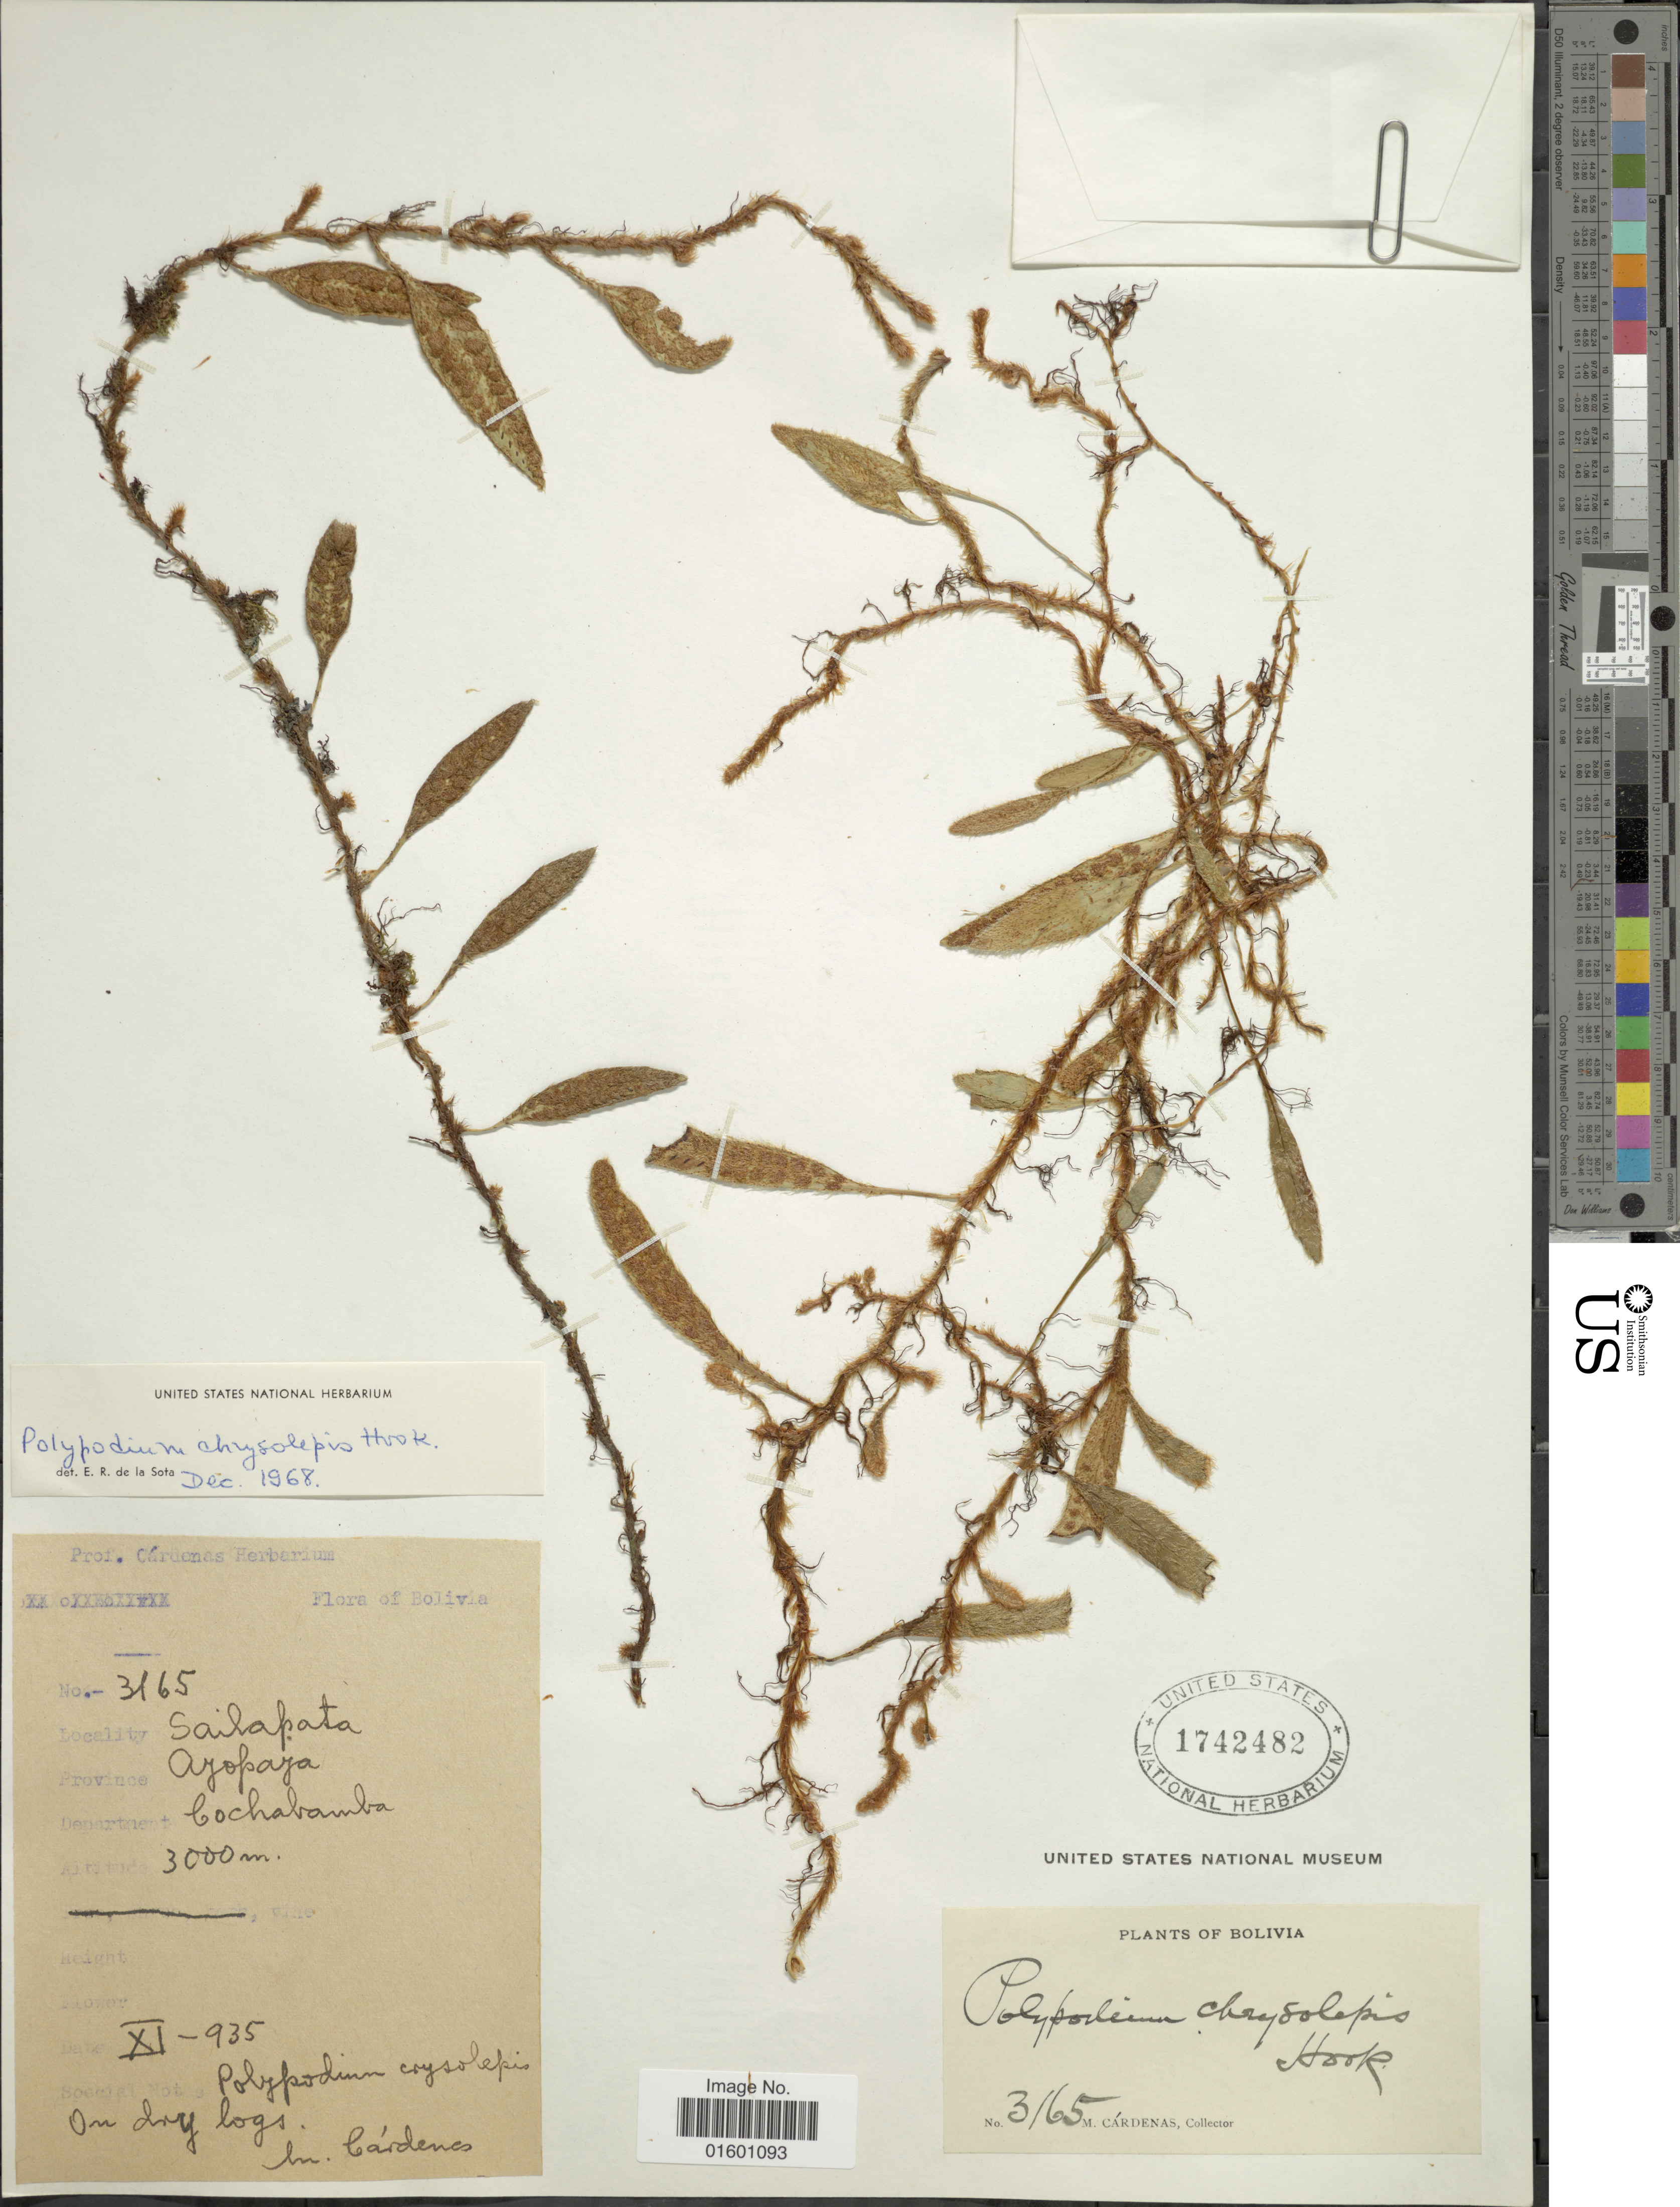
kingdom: Plantae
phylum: Tracheophyta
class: Polypodiopsida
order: Polypodiales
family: Polypodiaceae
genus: Microgramma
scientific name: Microgramma chrysolepis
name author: (Hook.) Crabbe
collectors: M. Cárdenas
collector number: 3165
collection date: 1935-11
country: Bolivia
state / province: Cochabamba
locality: Sailapata, Azopaza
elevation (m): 3000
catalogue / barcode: US 1742482